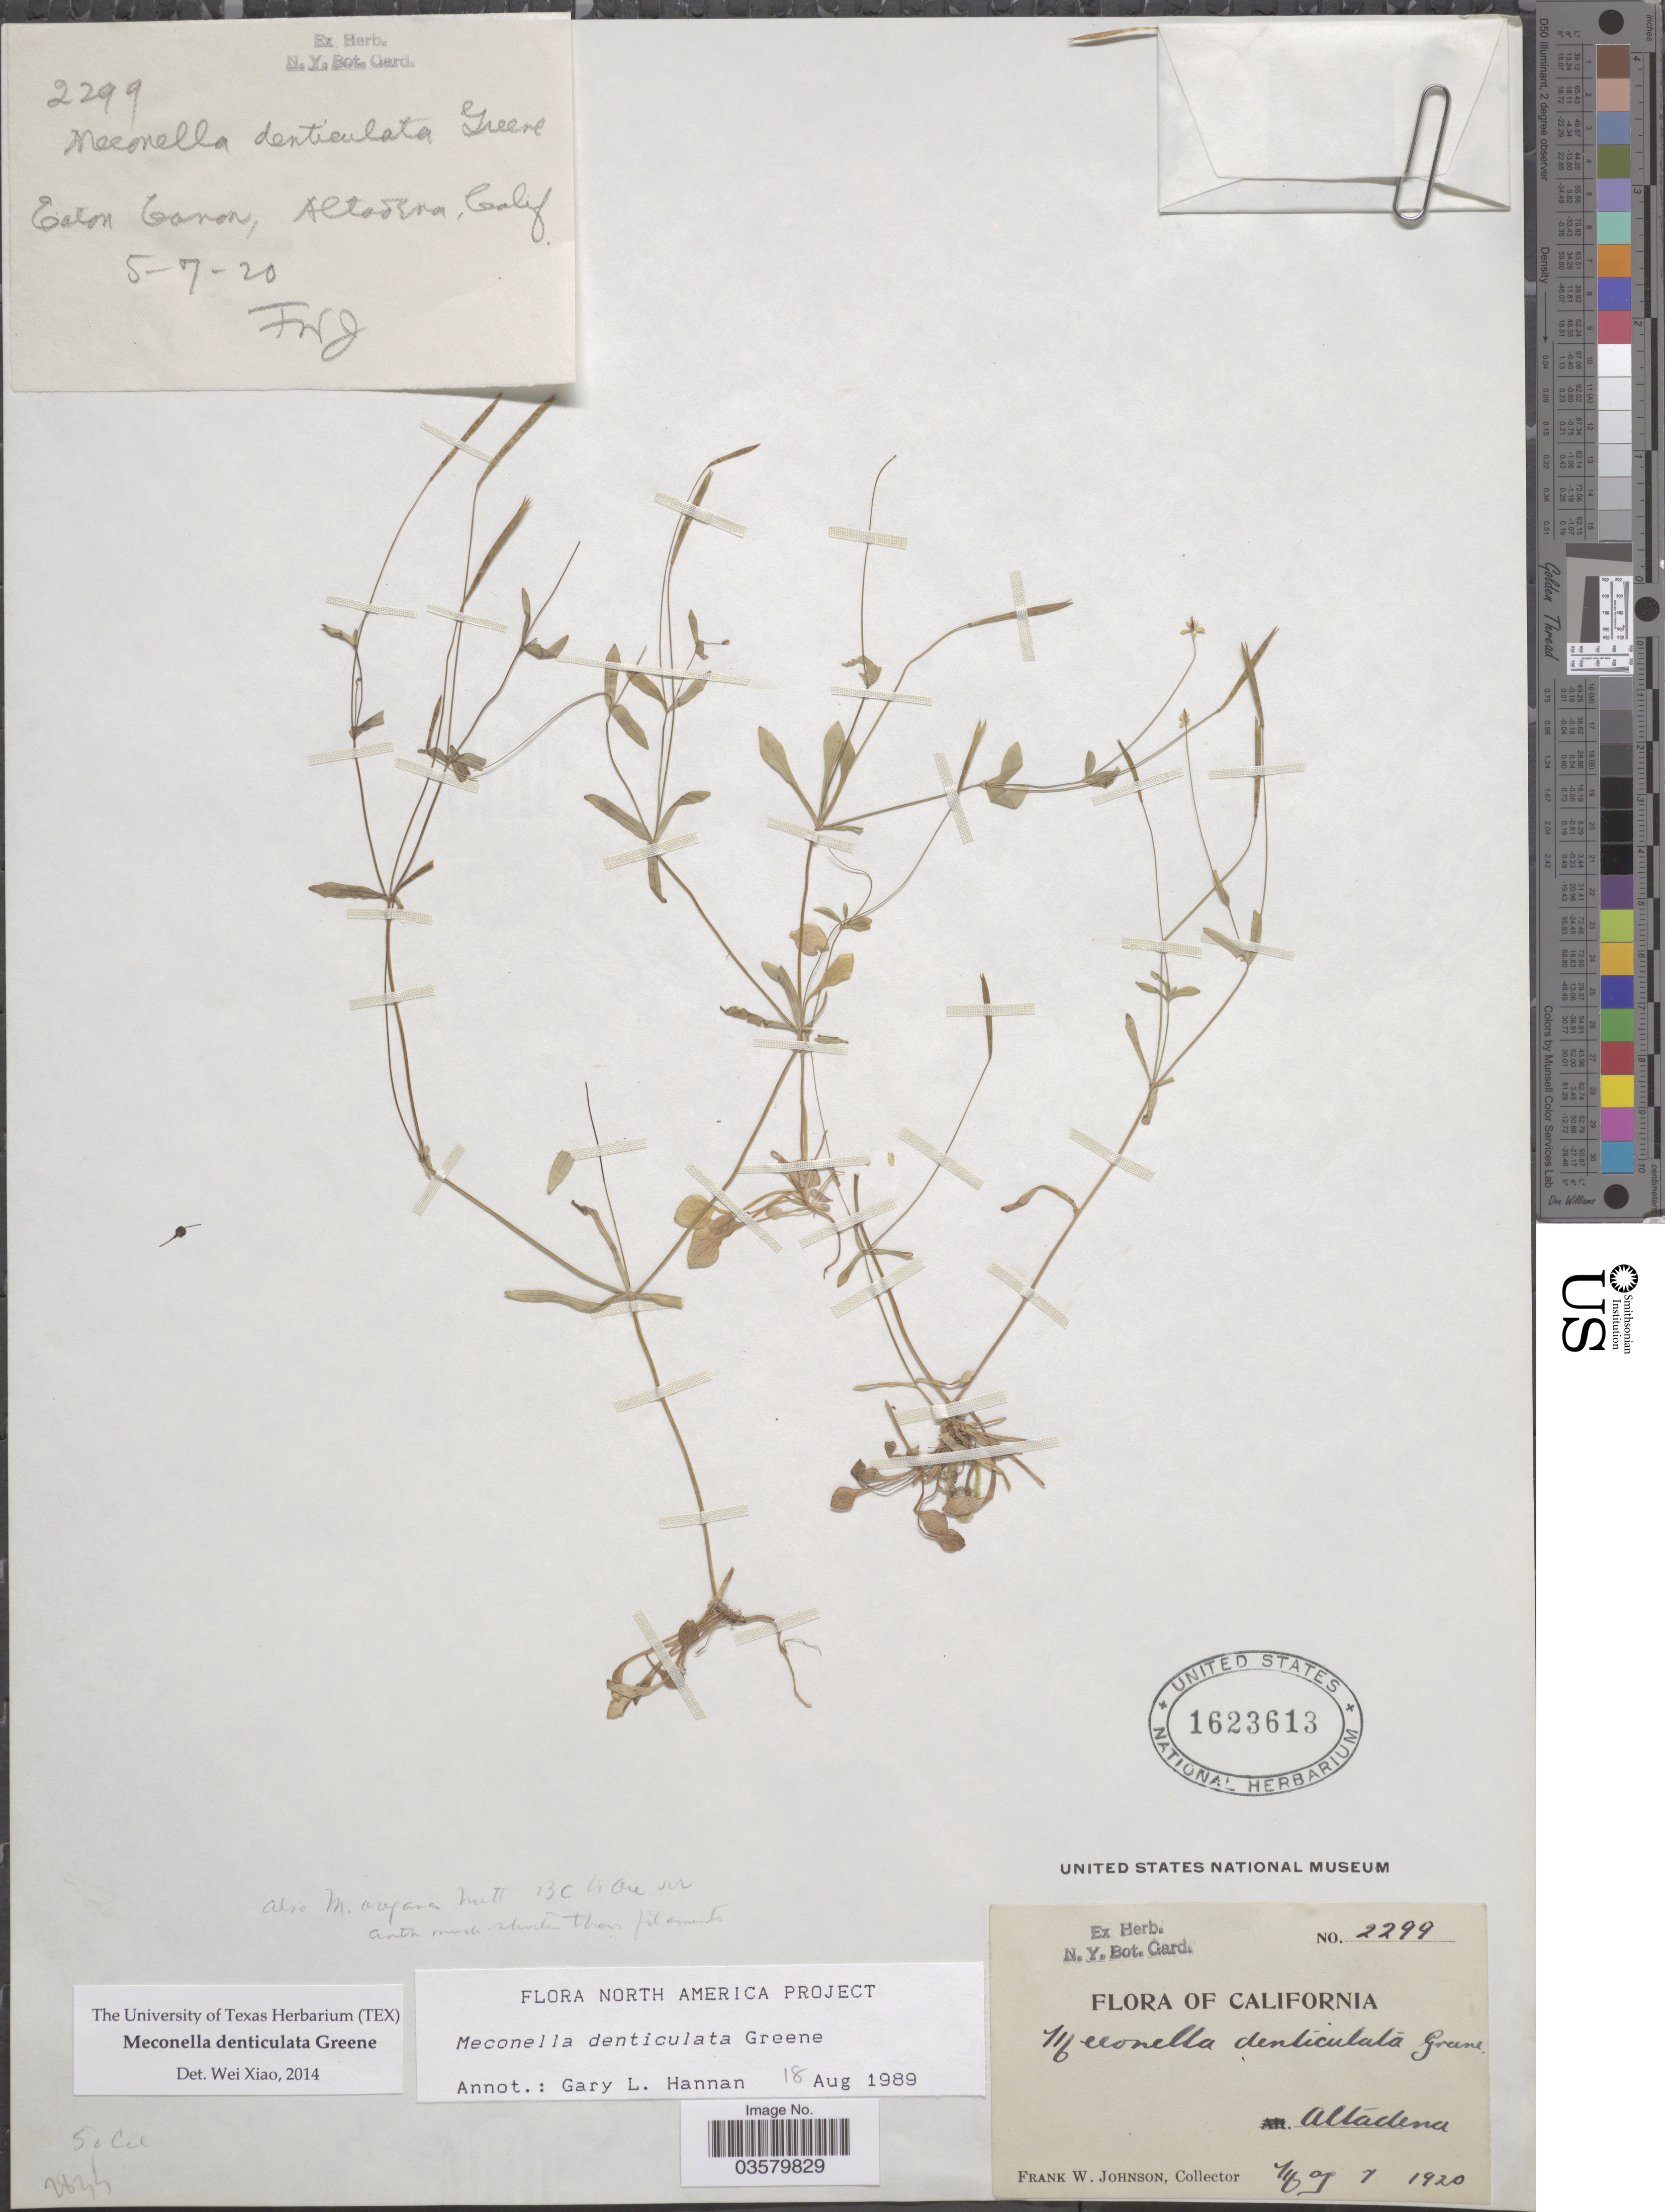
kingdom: Plantae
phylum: Tracheophyta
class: Magnoliopsida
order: Ranunculales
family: Papaveraceae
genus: Meconella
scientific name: Meconella denticulata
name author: Greene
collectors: F. W. Johnson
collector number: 2299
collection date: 1920-05-07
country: United States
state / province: California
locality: Altadena. Eaton Canon.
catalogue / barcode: US 1623613